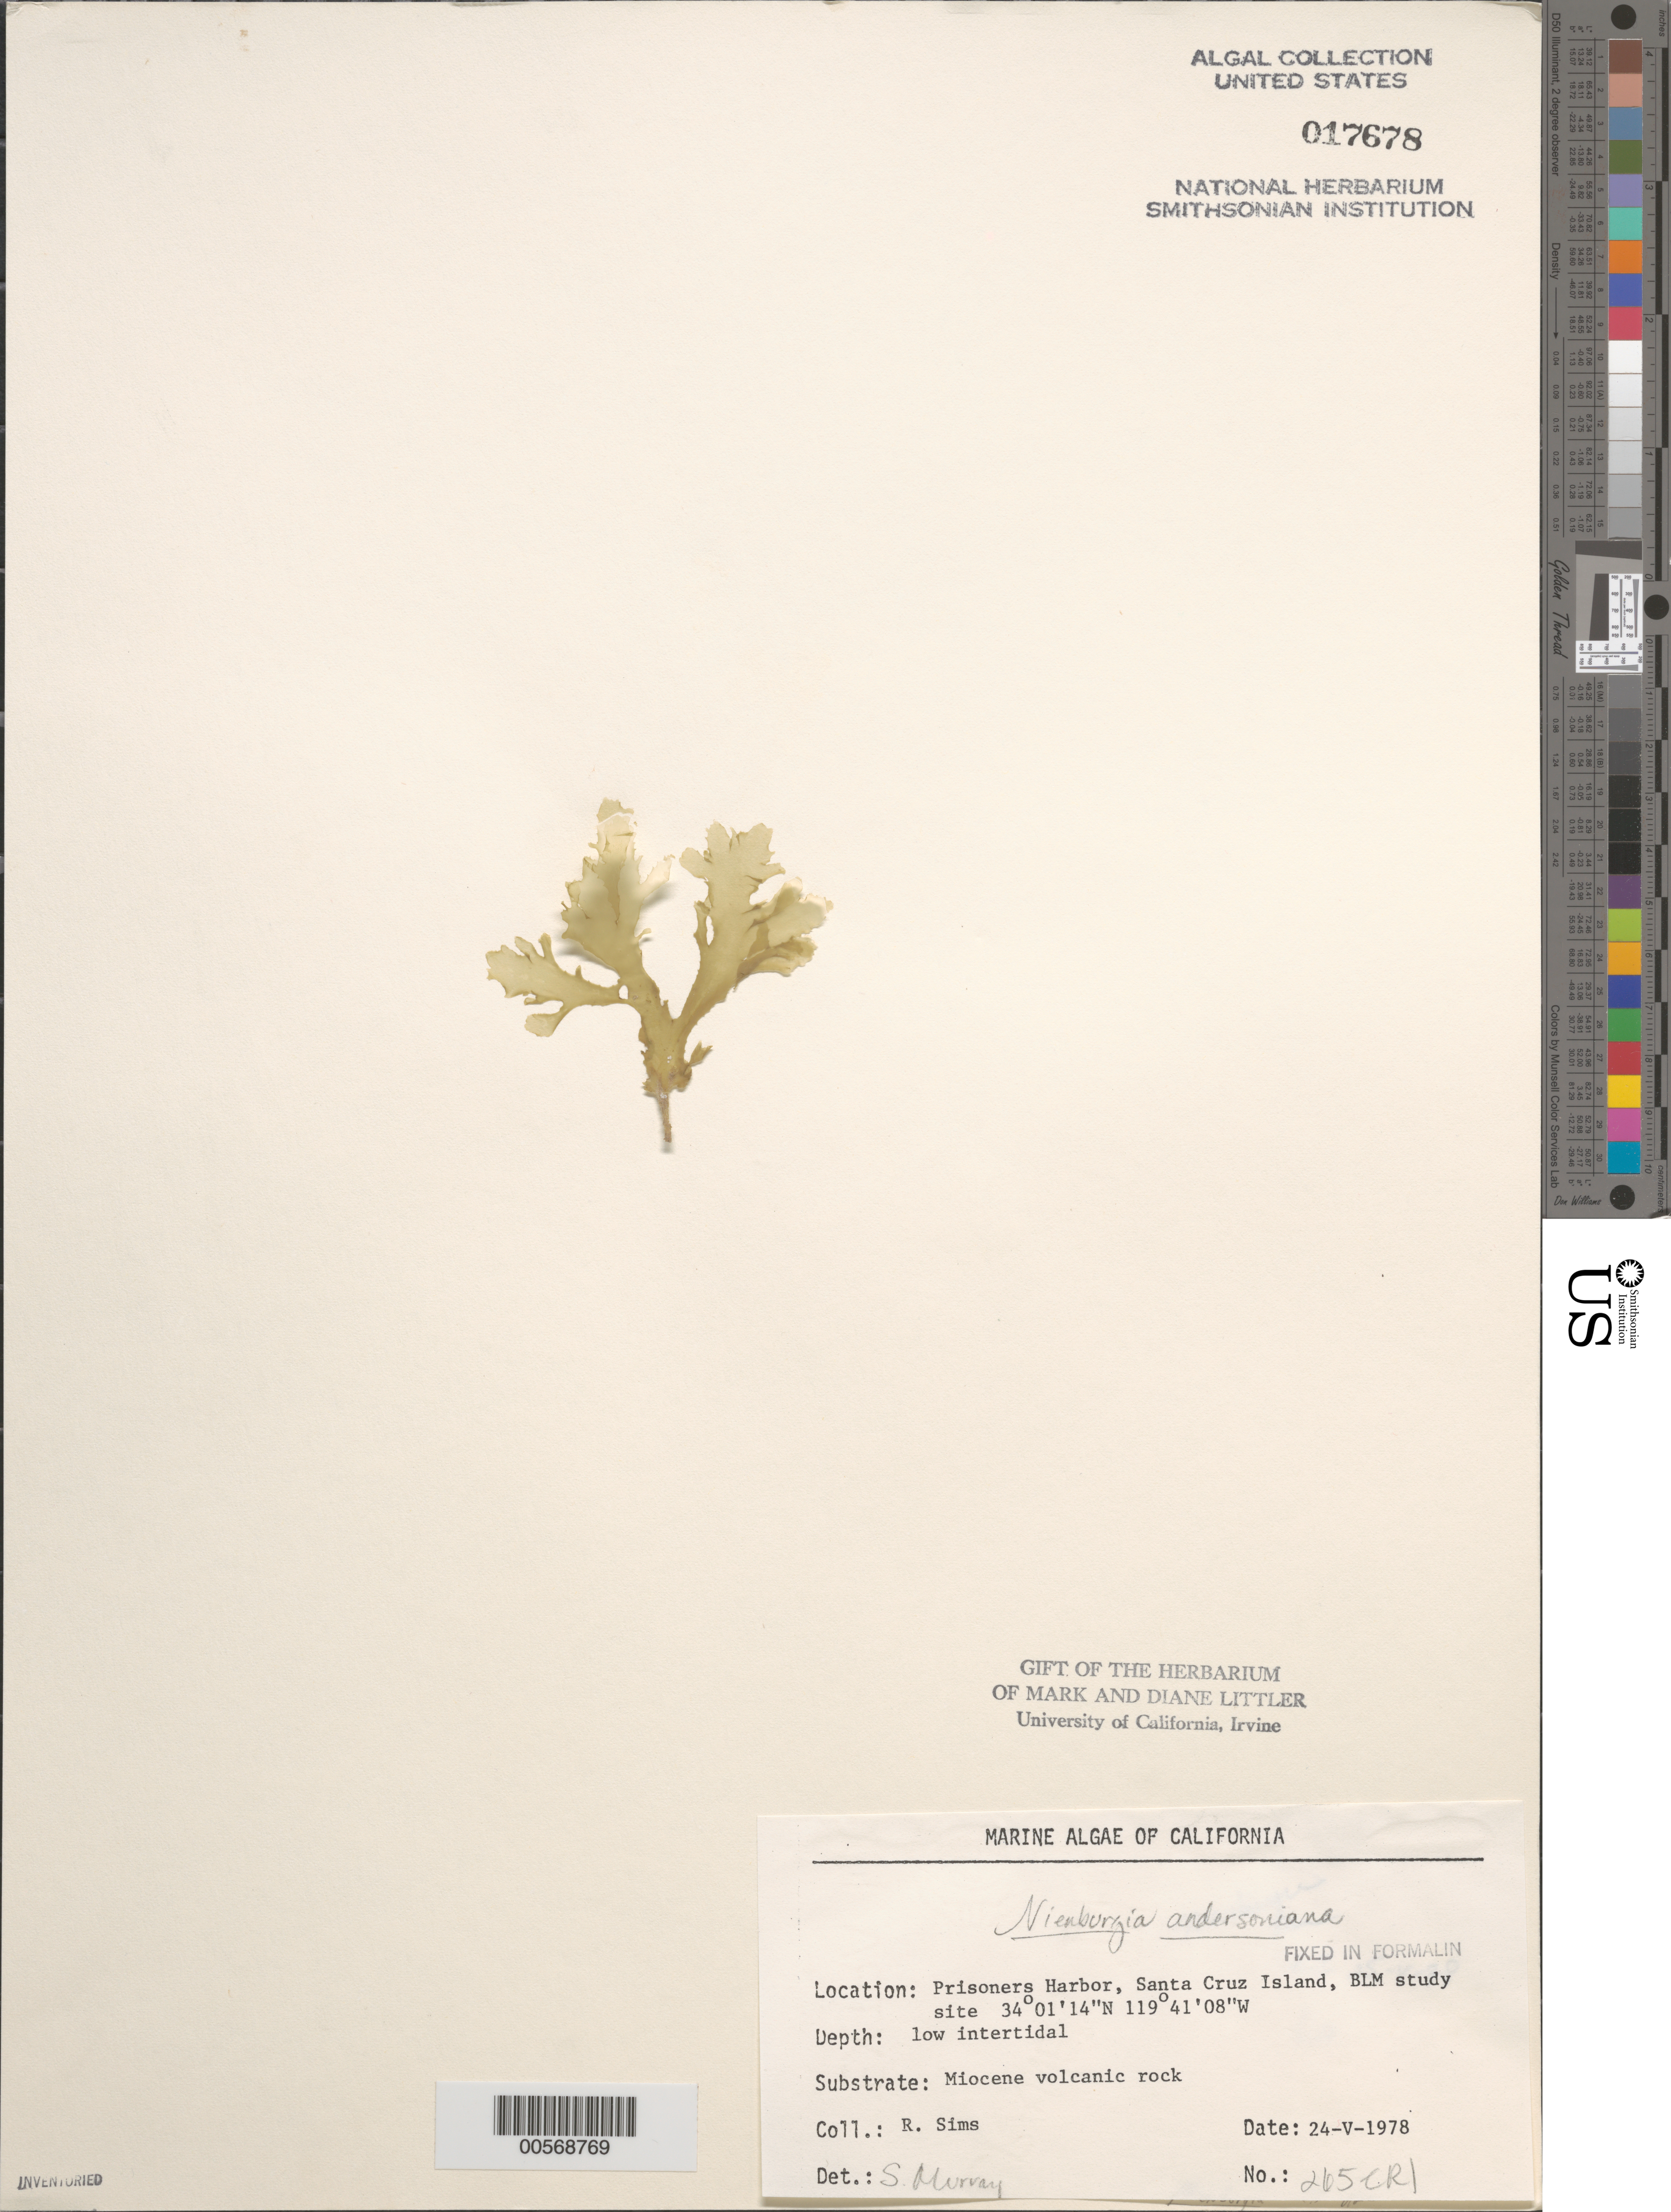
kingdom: Plantae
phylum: Rhodophyta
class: Florideophyceae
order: Ceramiales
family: Delesseriaceae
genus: Nienburgia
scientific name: Nienburgia andersoniana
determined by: Murray, S. N.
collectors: R. H. Sims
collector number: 265-cri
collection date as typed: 24 May 1978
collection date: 1978-05-24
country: United States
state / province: California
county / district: Santa Barbara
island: Santa Cruz Island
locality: Prisoners Harbor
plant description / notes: BLM-SOCALBIGHT Rocky Intertidal Survey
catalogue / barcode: US 17678